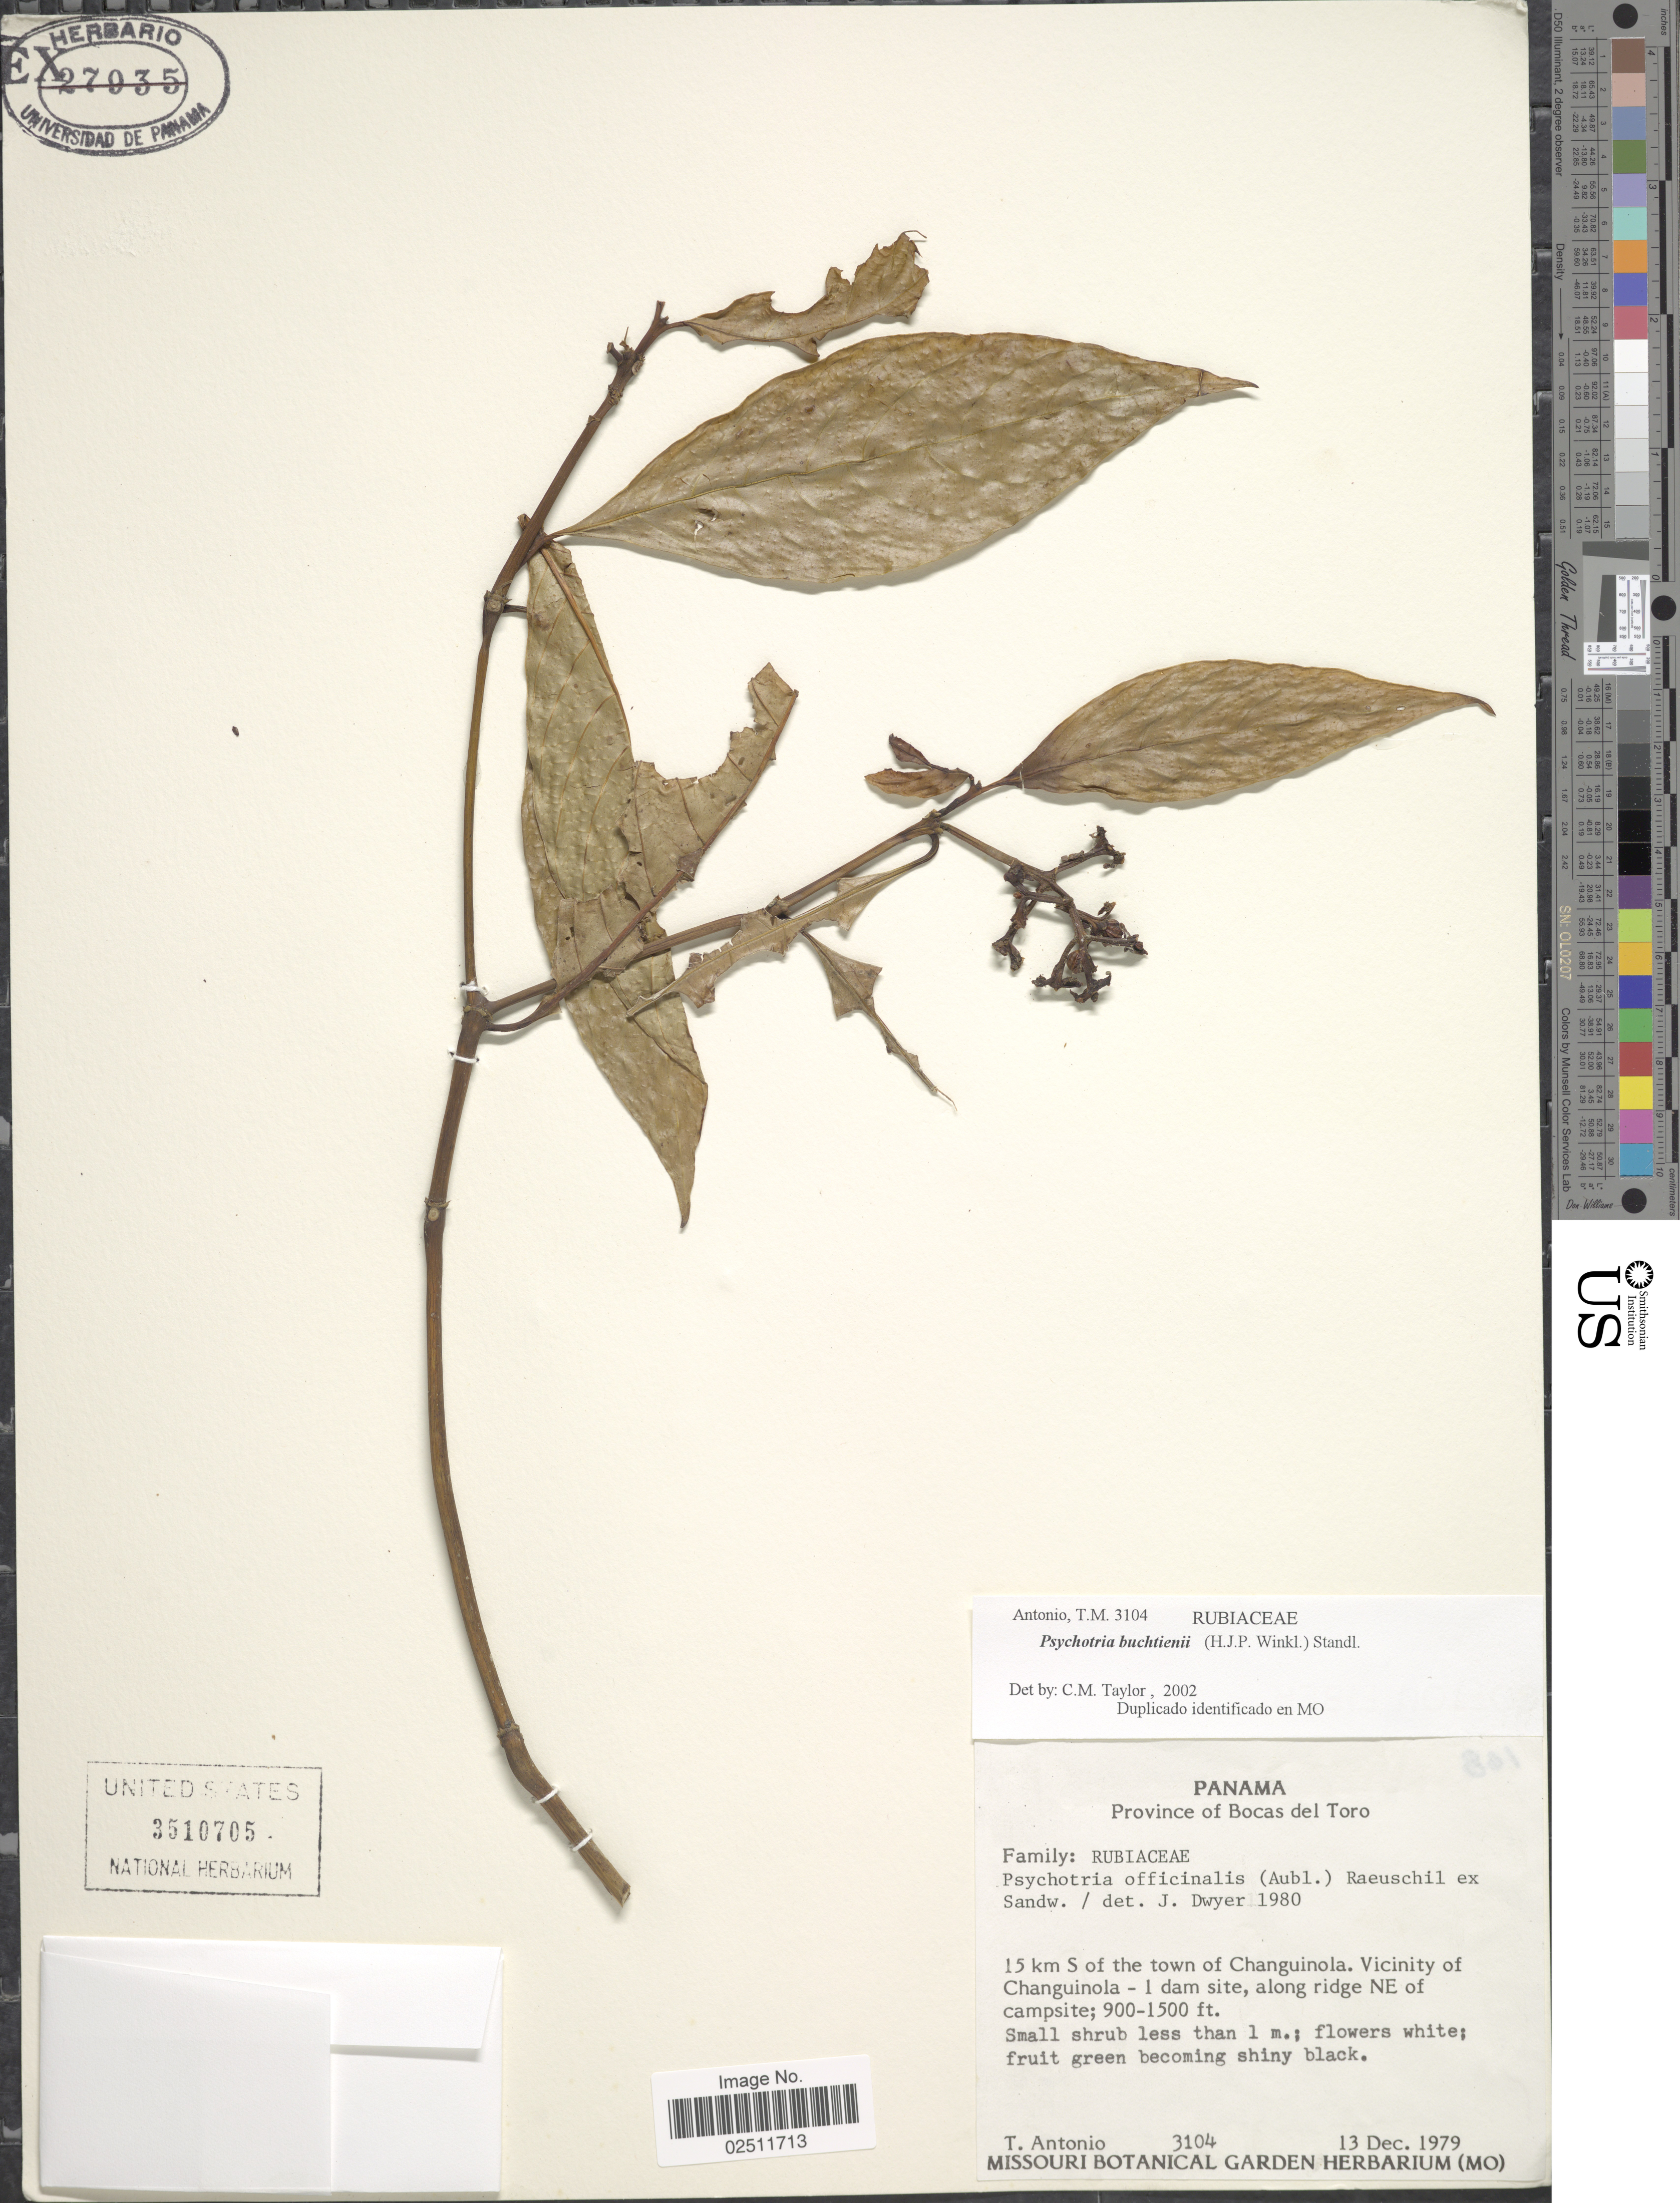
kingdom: Plantae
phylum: Tracheophyta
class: Magnoliopsida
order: Gentianales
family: Rubiaceae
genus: Psychotria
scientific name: Psychotria buchtienii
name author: (H.J.P. Winkl.) Standl.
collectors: T. Antonio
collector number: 3104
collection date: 1979-12-13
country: Panama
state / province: Bocas del Toro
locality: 15 km S of the town of Changuinola. Vicinity of Changuinola - 1 dam site, along ridge NE of campsite.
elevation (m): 900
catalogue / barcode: US 3510705